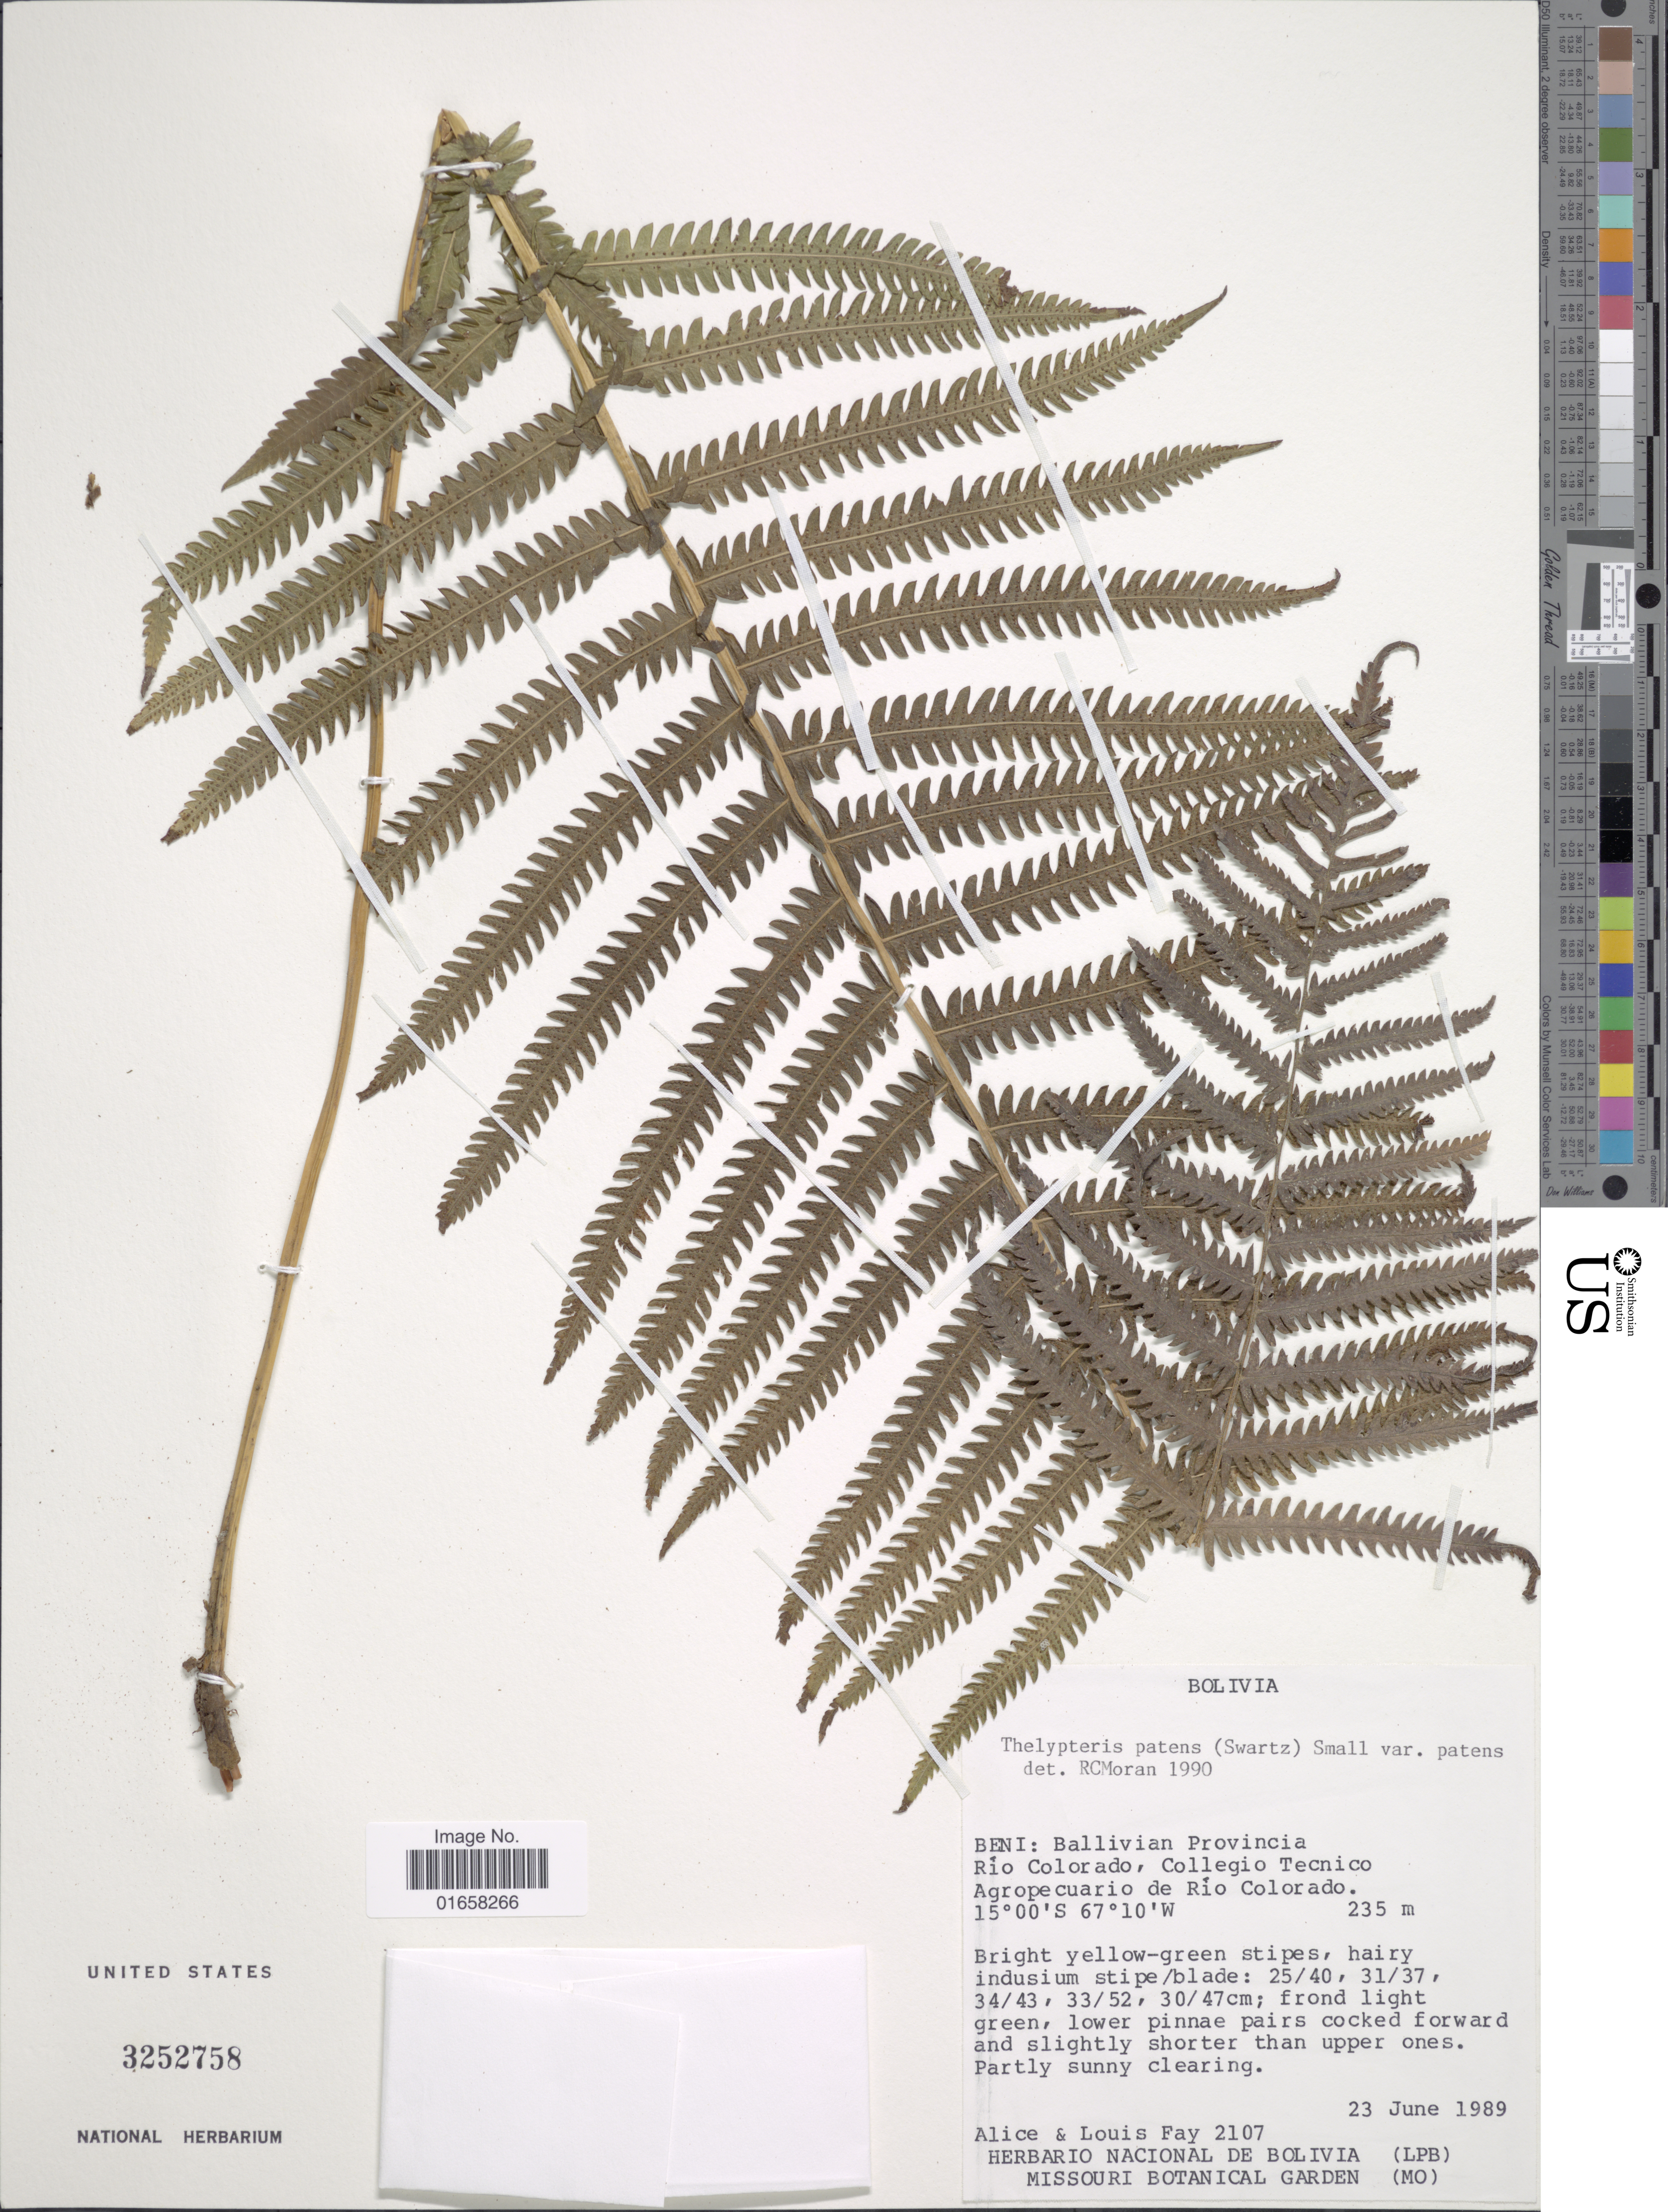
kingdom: Plantae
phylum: Tracheophyta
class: Polypodiopsida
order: Polypodiales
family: Thelypteridaceae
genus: Christella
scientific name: Christella patens var. patens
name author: (Sw.) Holttum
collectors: A. Fay & L. Fay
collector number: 2107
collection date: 1989-06-23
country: Bolivia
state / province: Beni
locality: Ballivian Provincia. Rio Colorado, Collegio Tecnico. Agropecuario de Rio Colorado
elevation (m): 235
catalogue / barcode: US 3252758